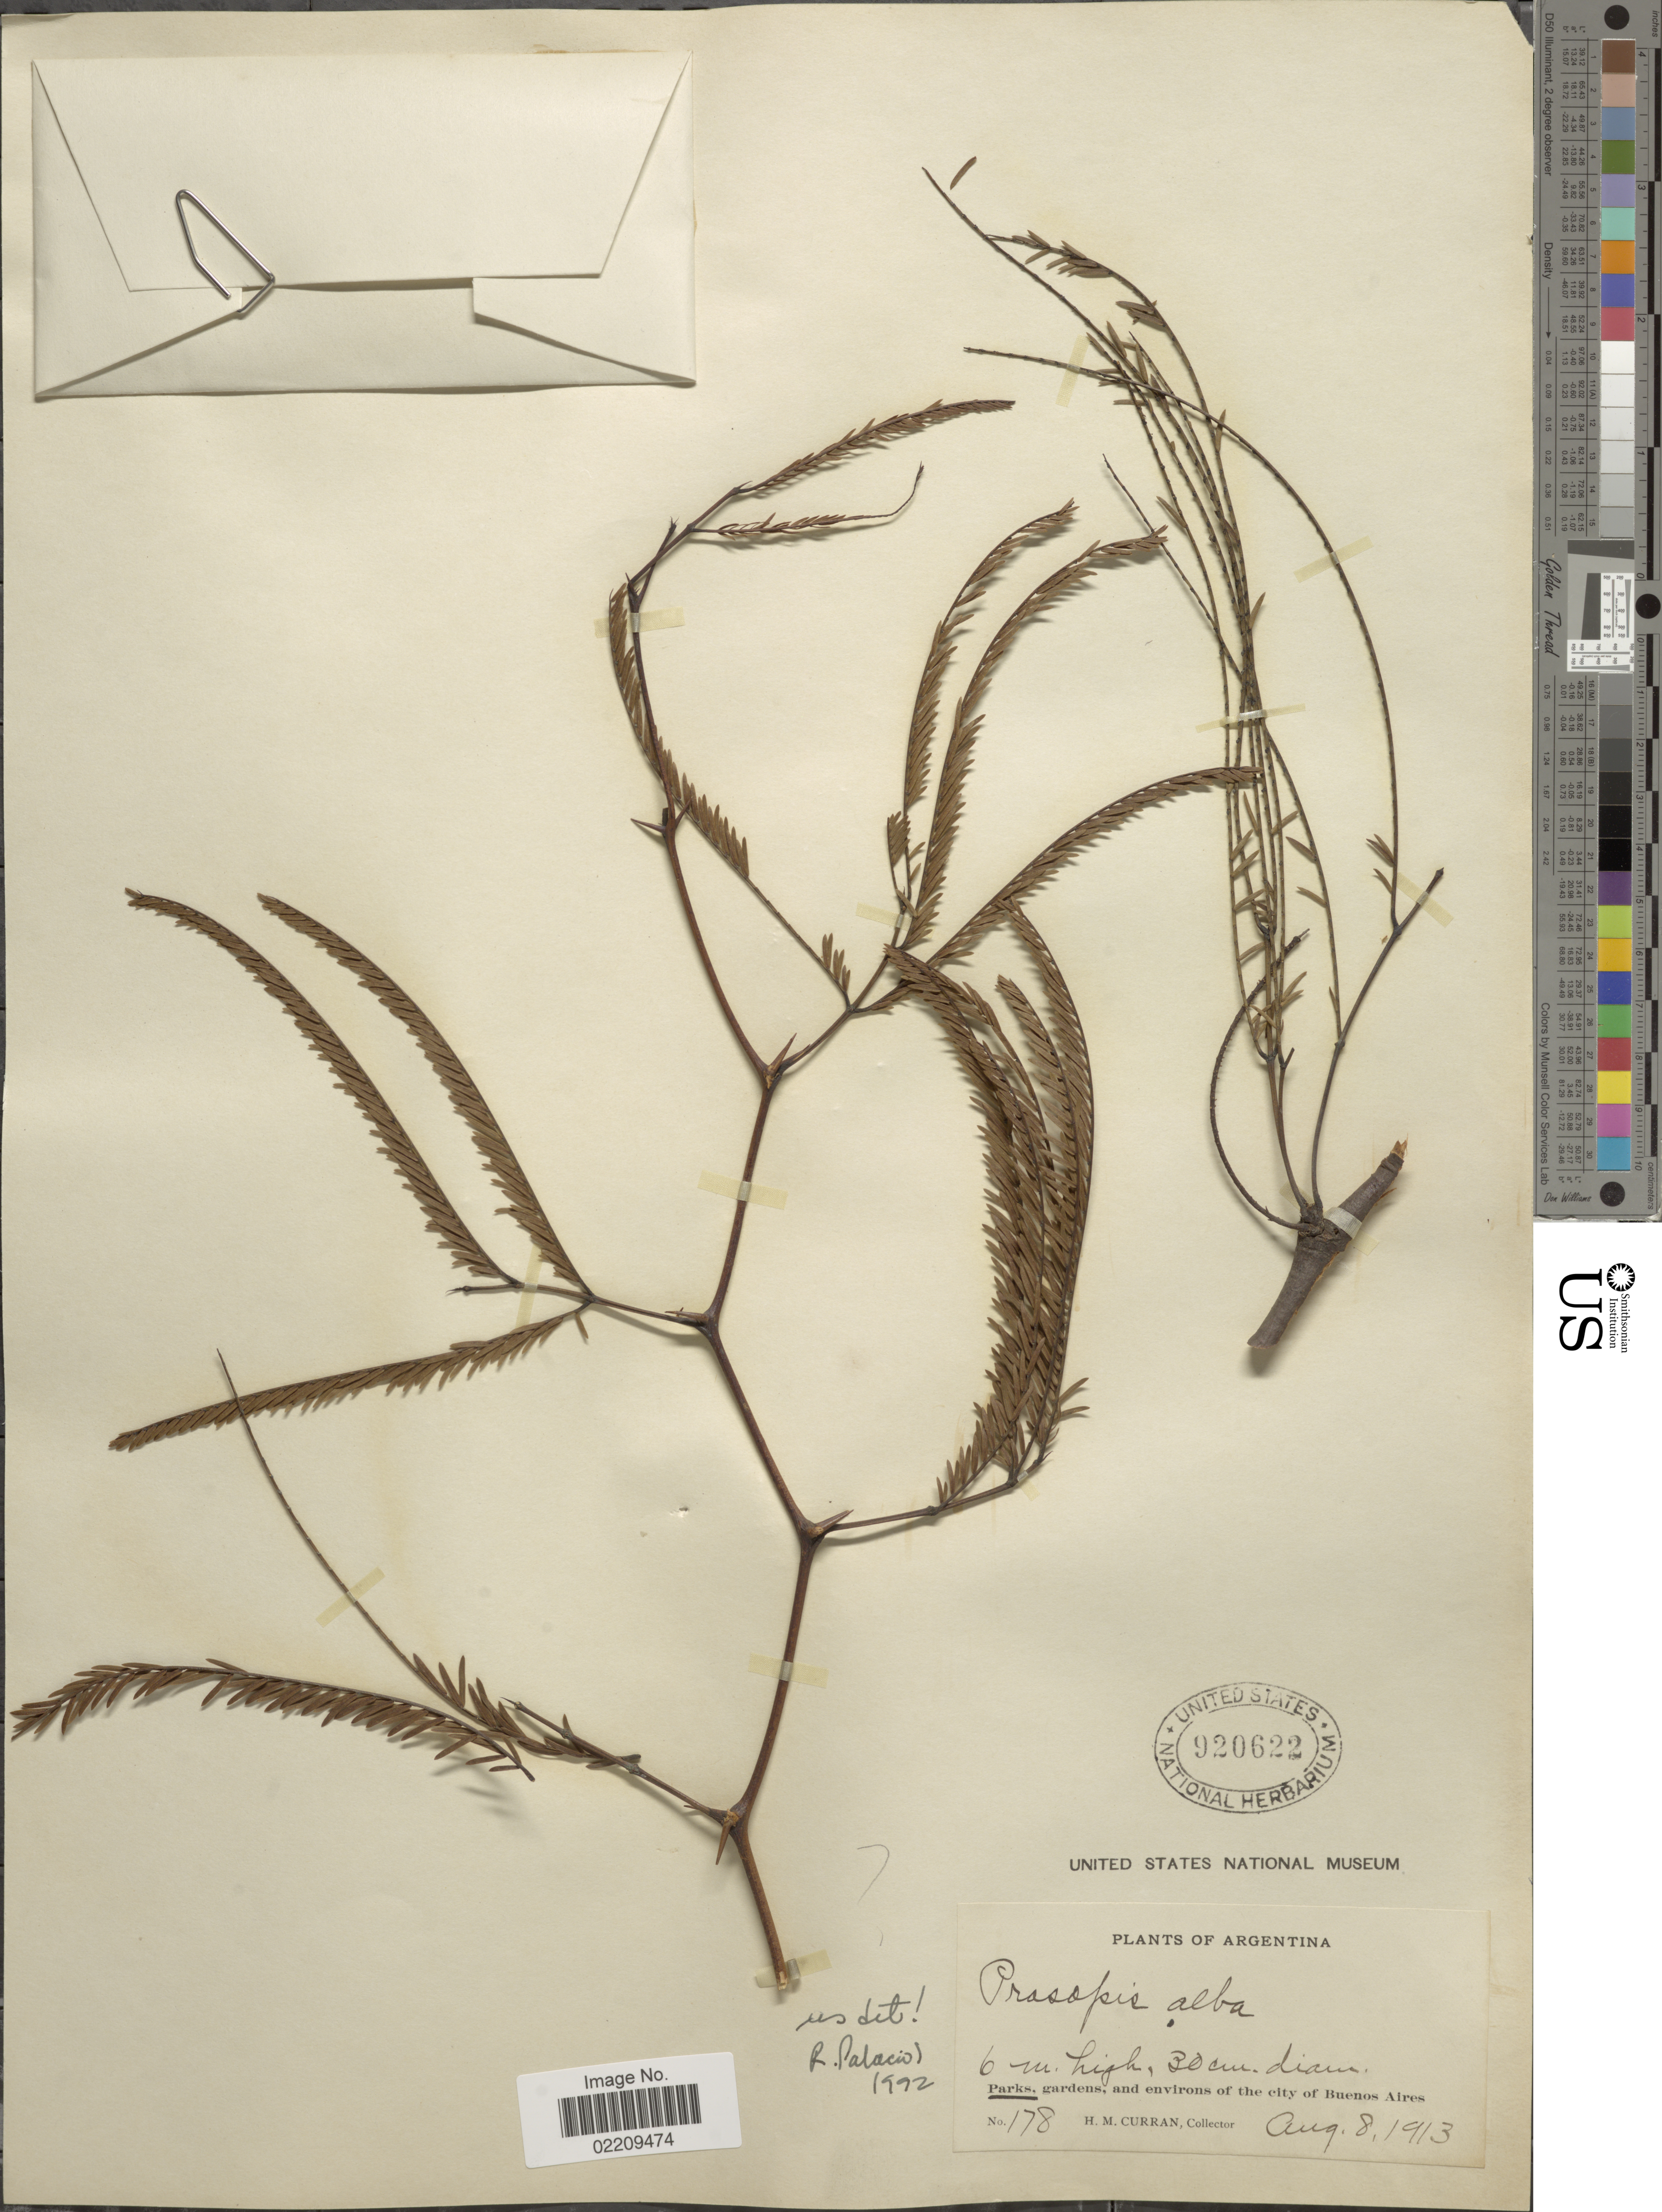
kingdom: Plantae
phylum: Tracheophyta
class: Magnoliopsida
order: Fabales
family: Fabaceae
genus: Neltuma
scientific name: Neltuma alba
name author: (Griseb.) C. E. Hughes & G.P. Lewis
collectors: H. M. Curran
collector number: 178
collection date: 1913-08-08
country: Argentina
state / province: Buenos Aires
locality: Parks, gardens, and environs of the city of Buenos Aires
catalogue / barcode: US 920622